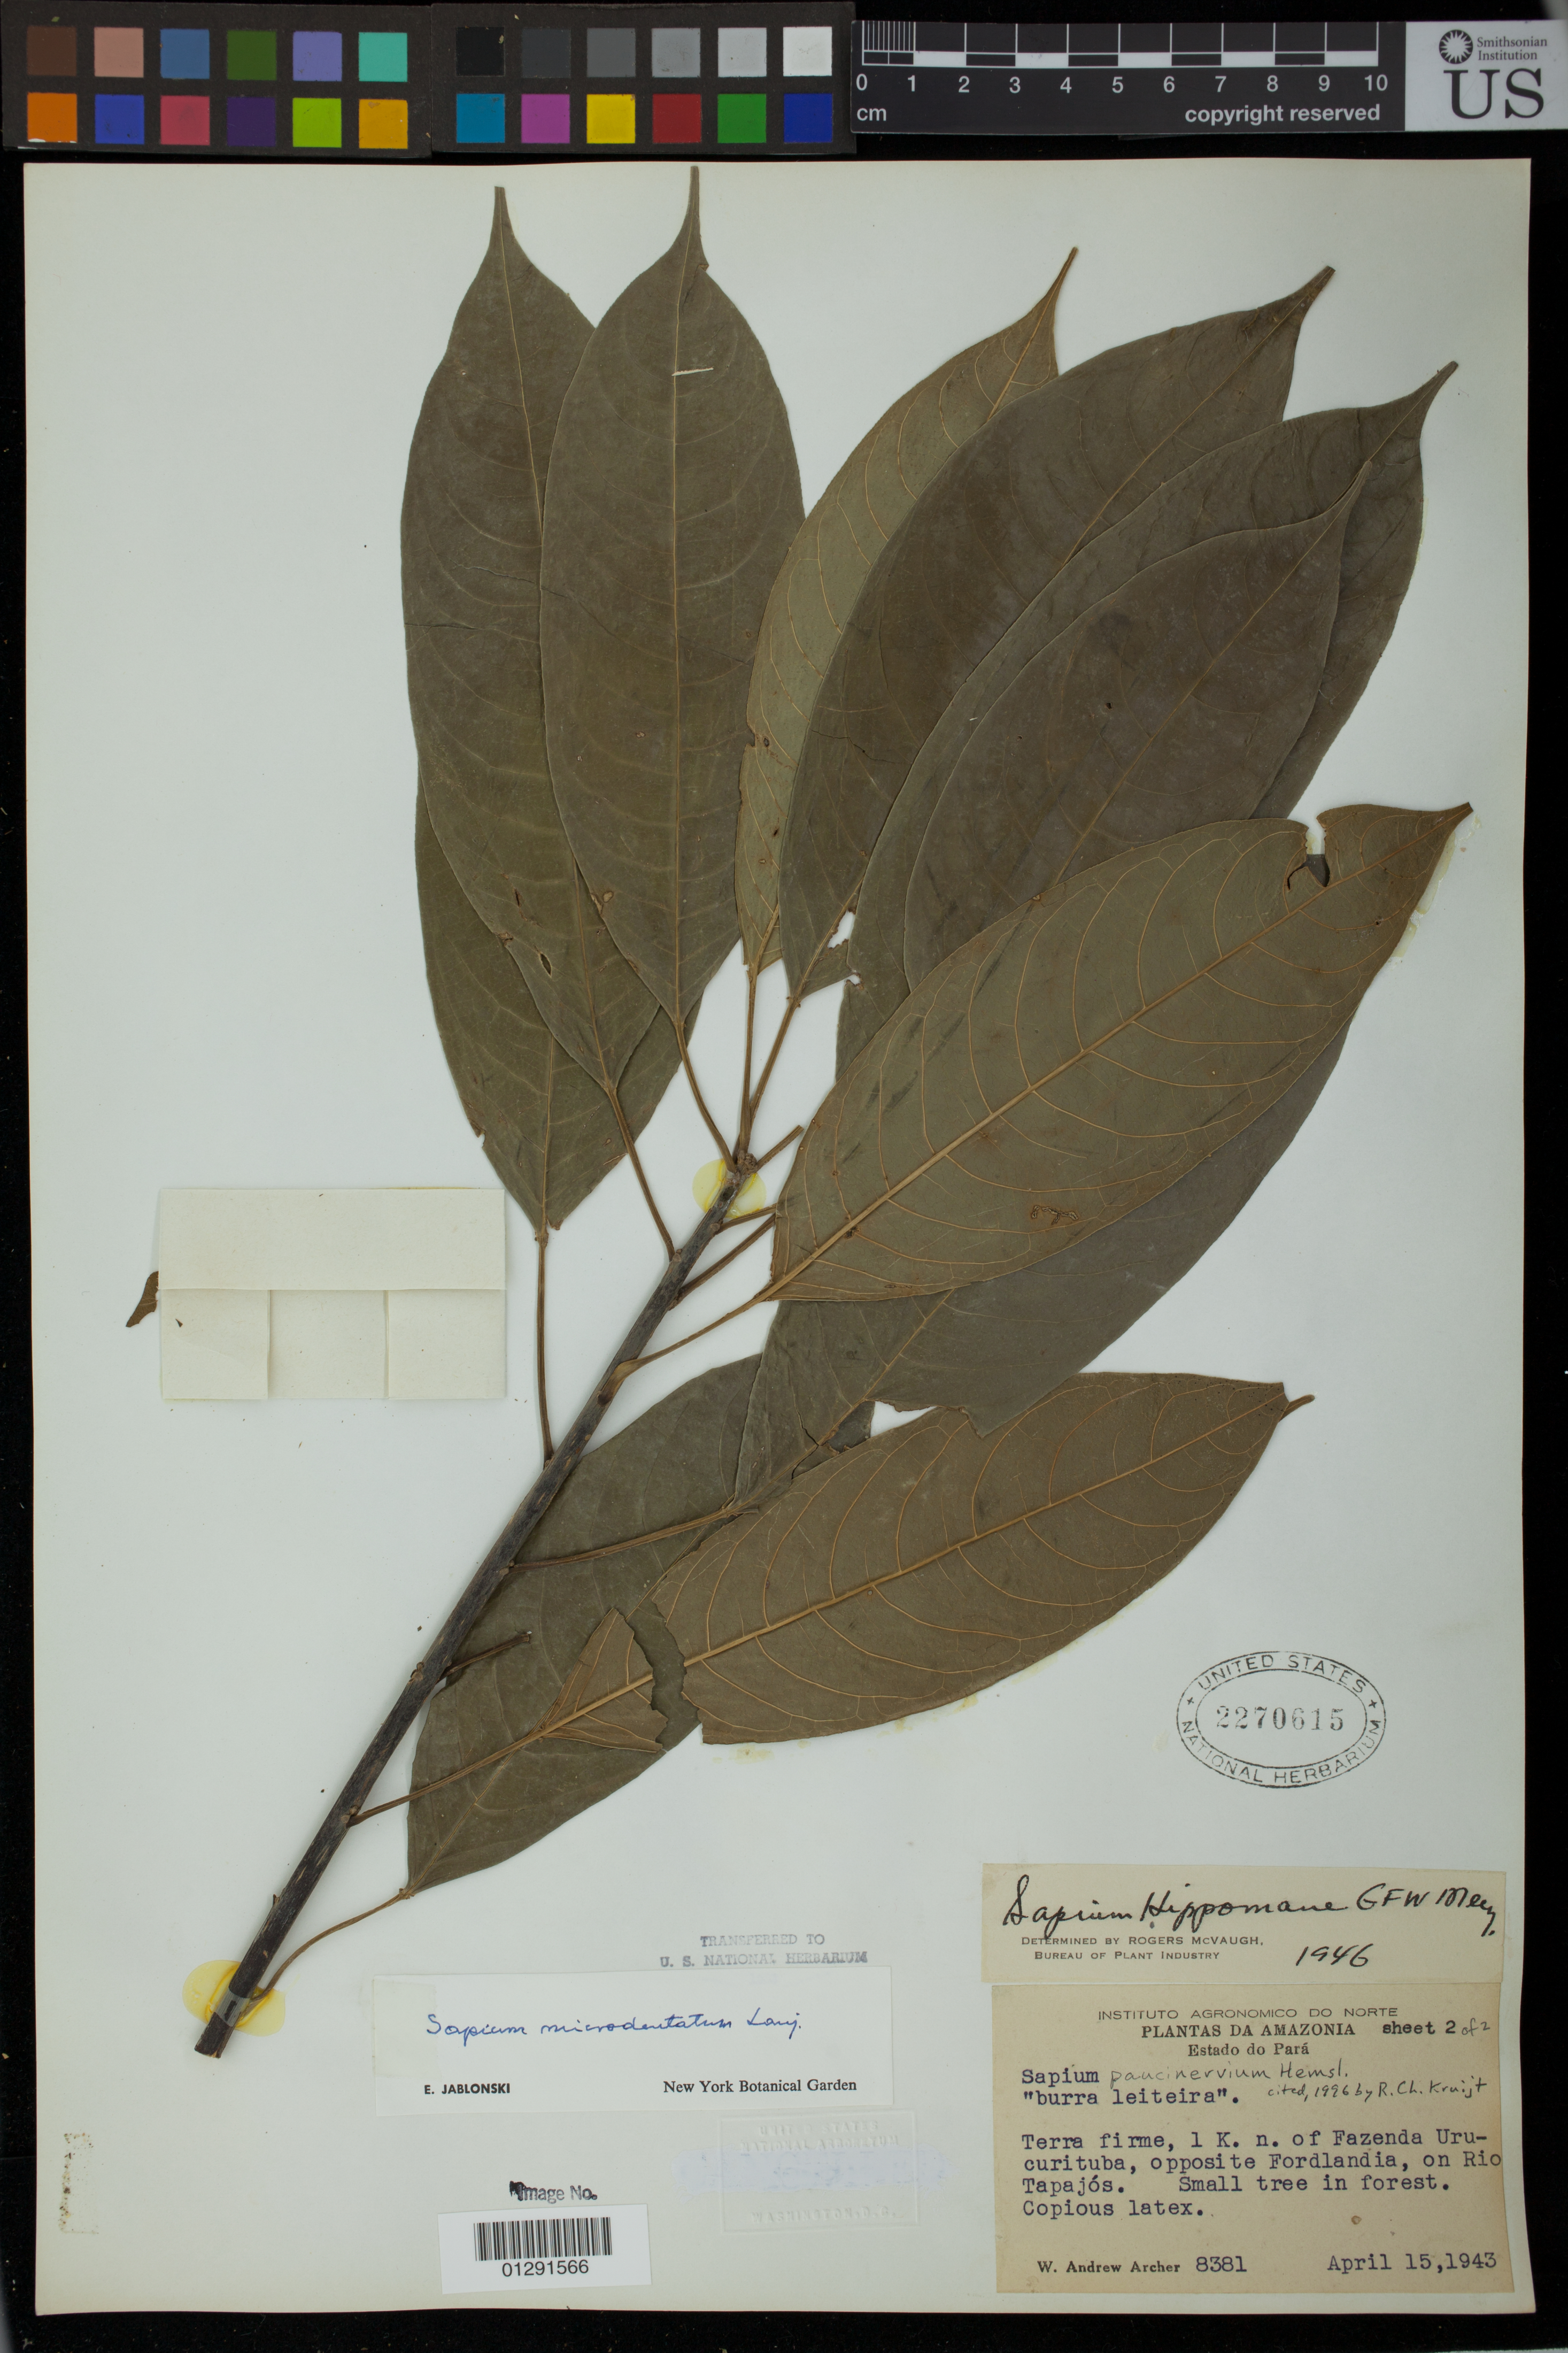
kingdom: Plantae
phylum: Tracheophyta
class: Magnoliopsida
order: Malpighiales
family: Euphorbiaceae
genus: Sapium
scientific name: Sapium paucinervium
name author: Hemsl.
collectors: W. A. Archer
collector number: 8381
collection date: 1943-04-15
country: Brazil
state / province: Para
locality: One kilometer N of Fazenda Urucurituba, opposite Fordlandia, on Rio Tapajos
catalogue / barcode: US 2270615